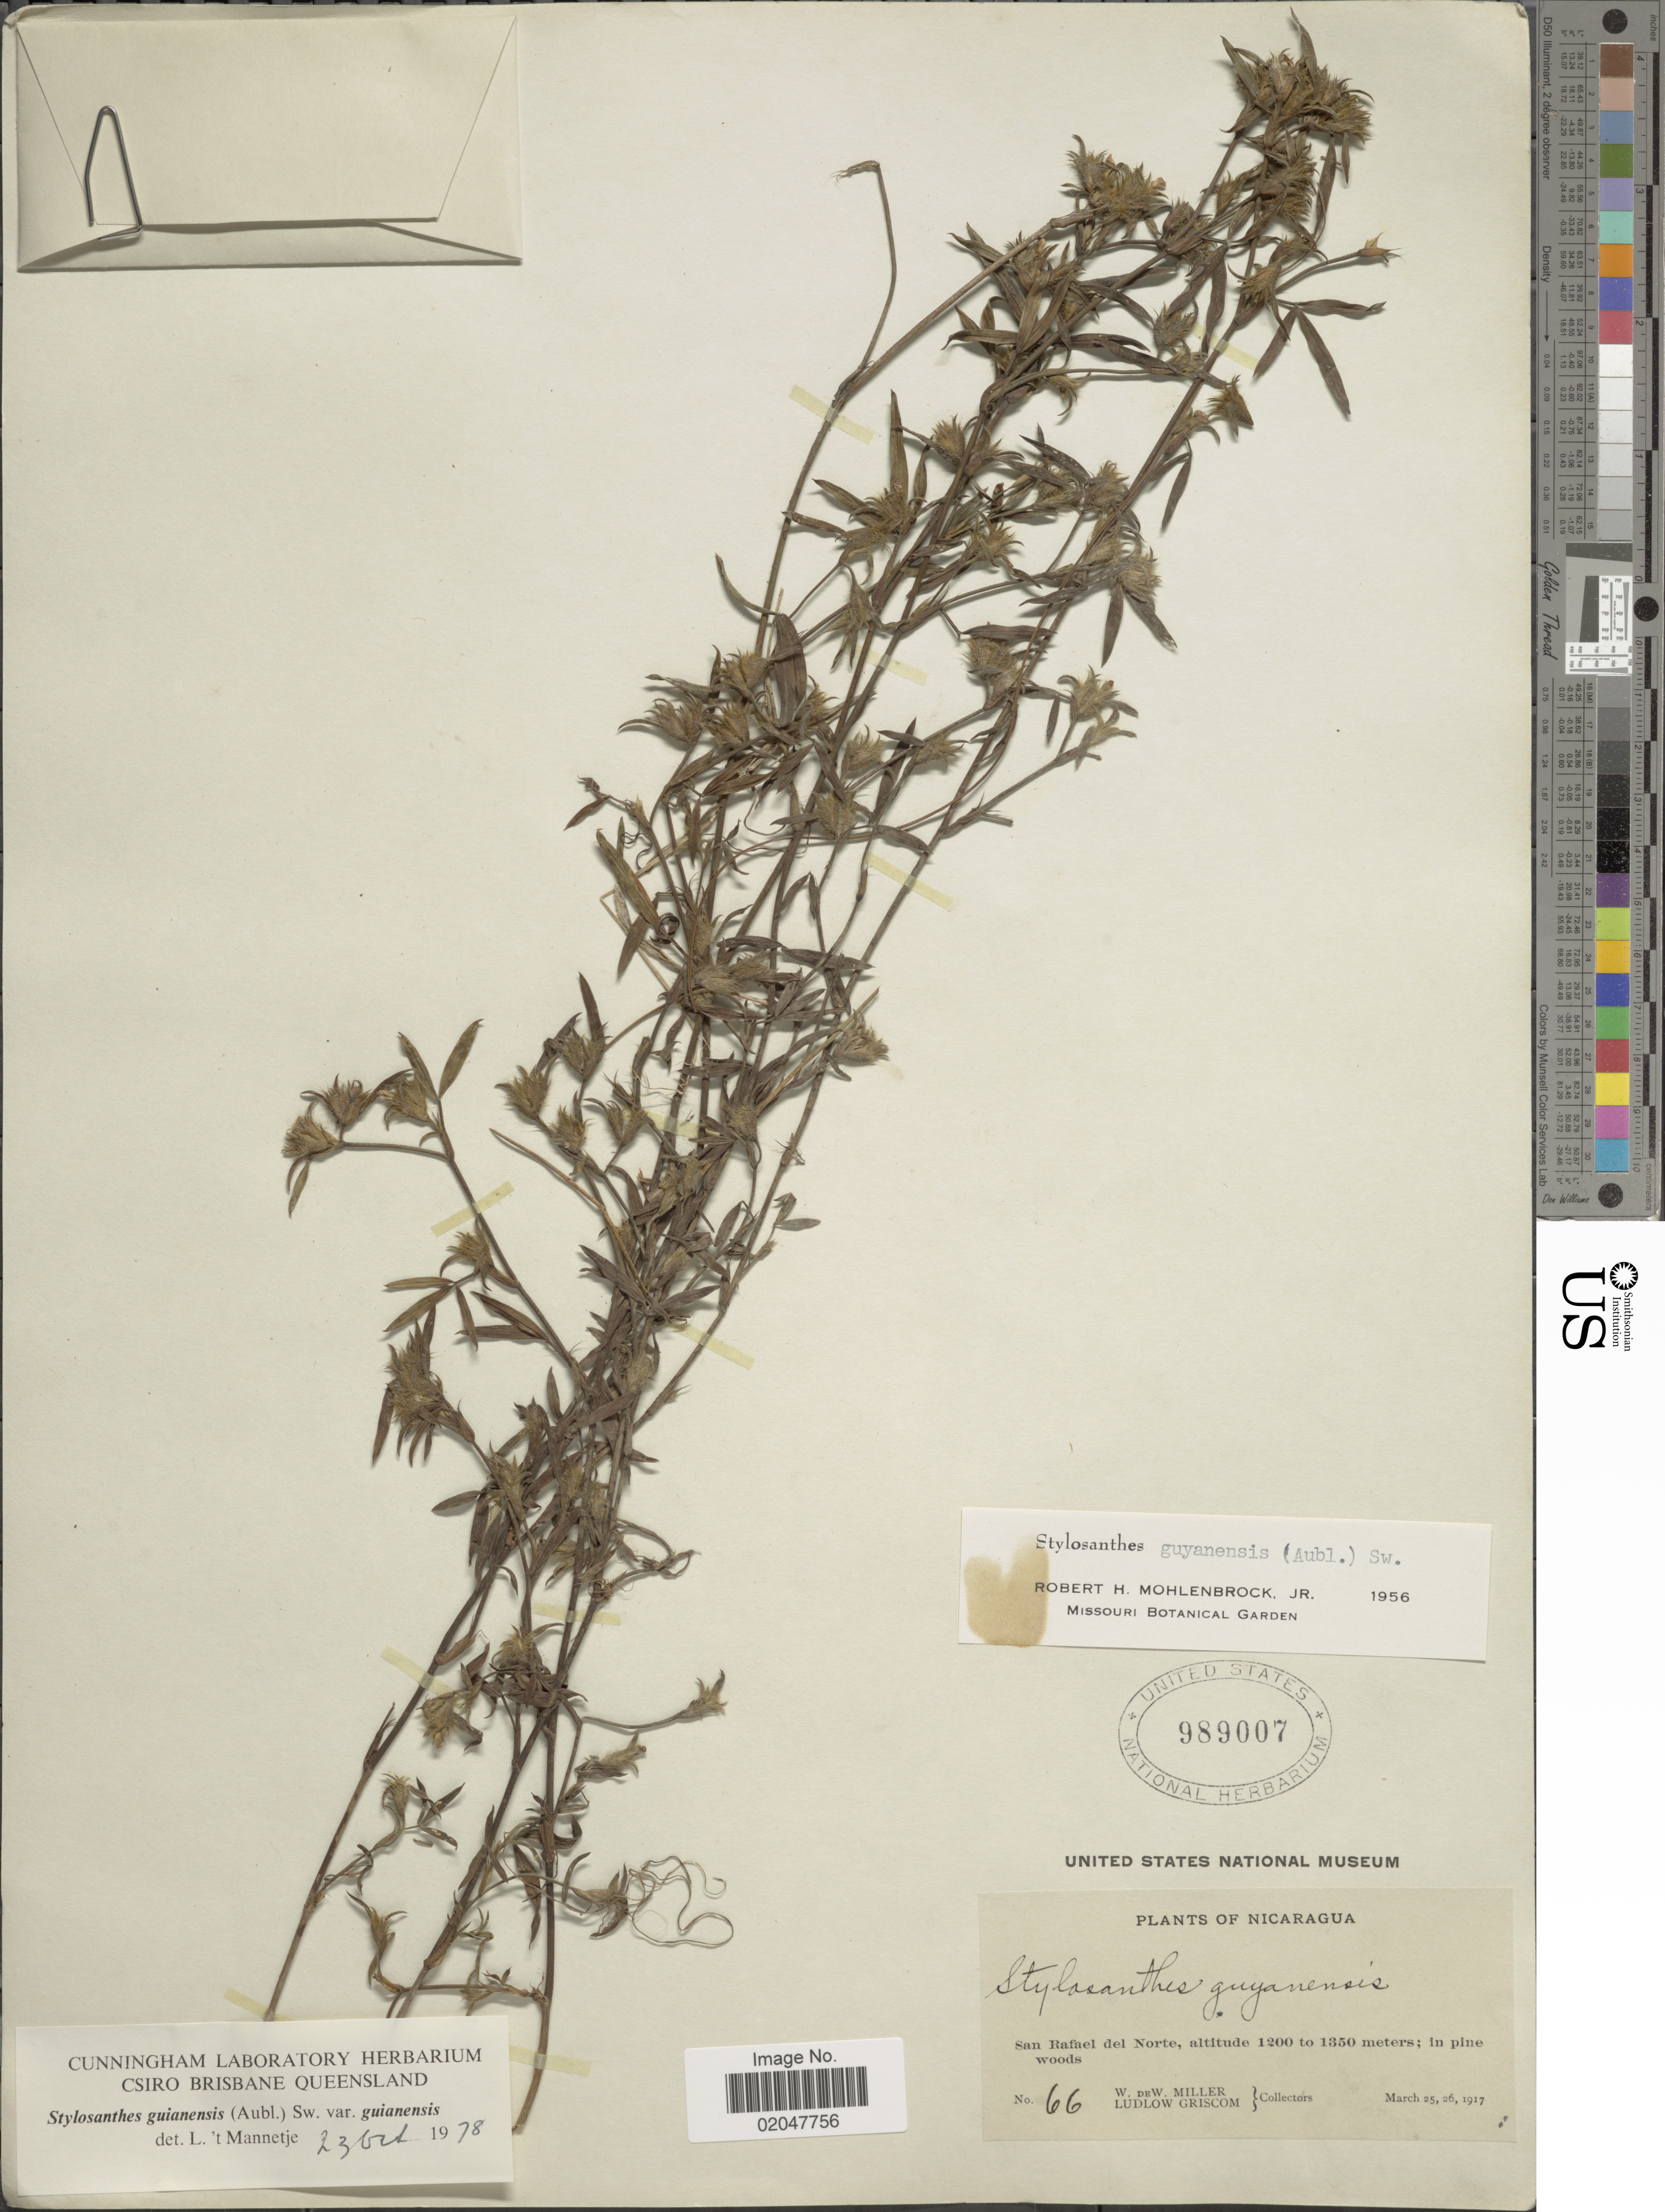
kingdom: Plantae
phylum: Tracheophyta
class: Magnoliopsida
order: Fabales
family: Fabaceae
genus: Stylosanthes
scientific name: Stylosanthes guianensis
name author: (Aubl.) Sw.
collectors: W. D. Miller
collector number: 66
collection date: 1917-03-25/1917-03-26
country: Nicaragua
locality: San Rafael del Norte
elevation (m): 1200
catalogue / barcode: US 989007